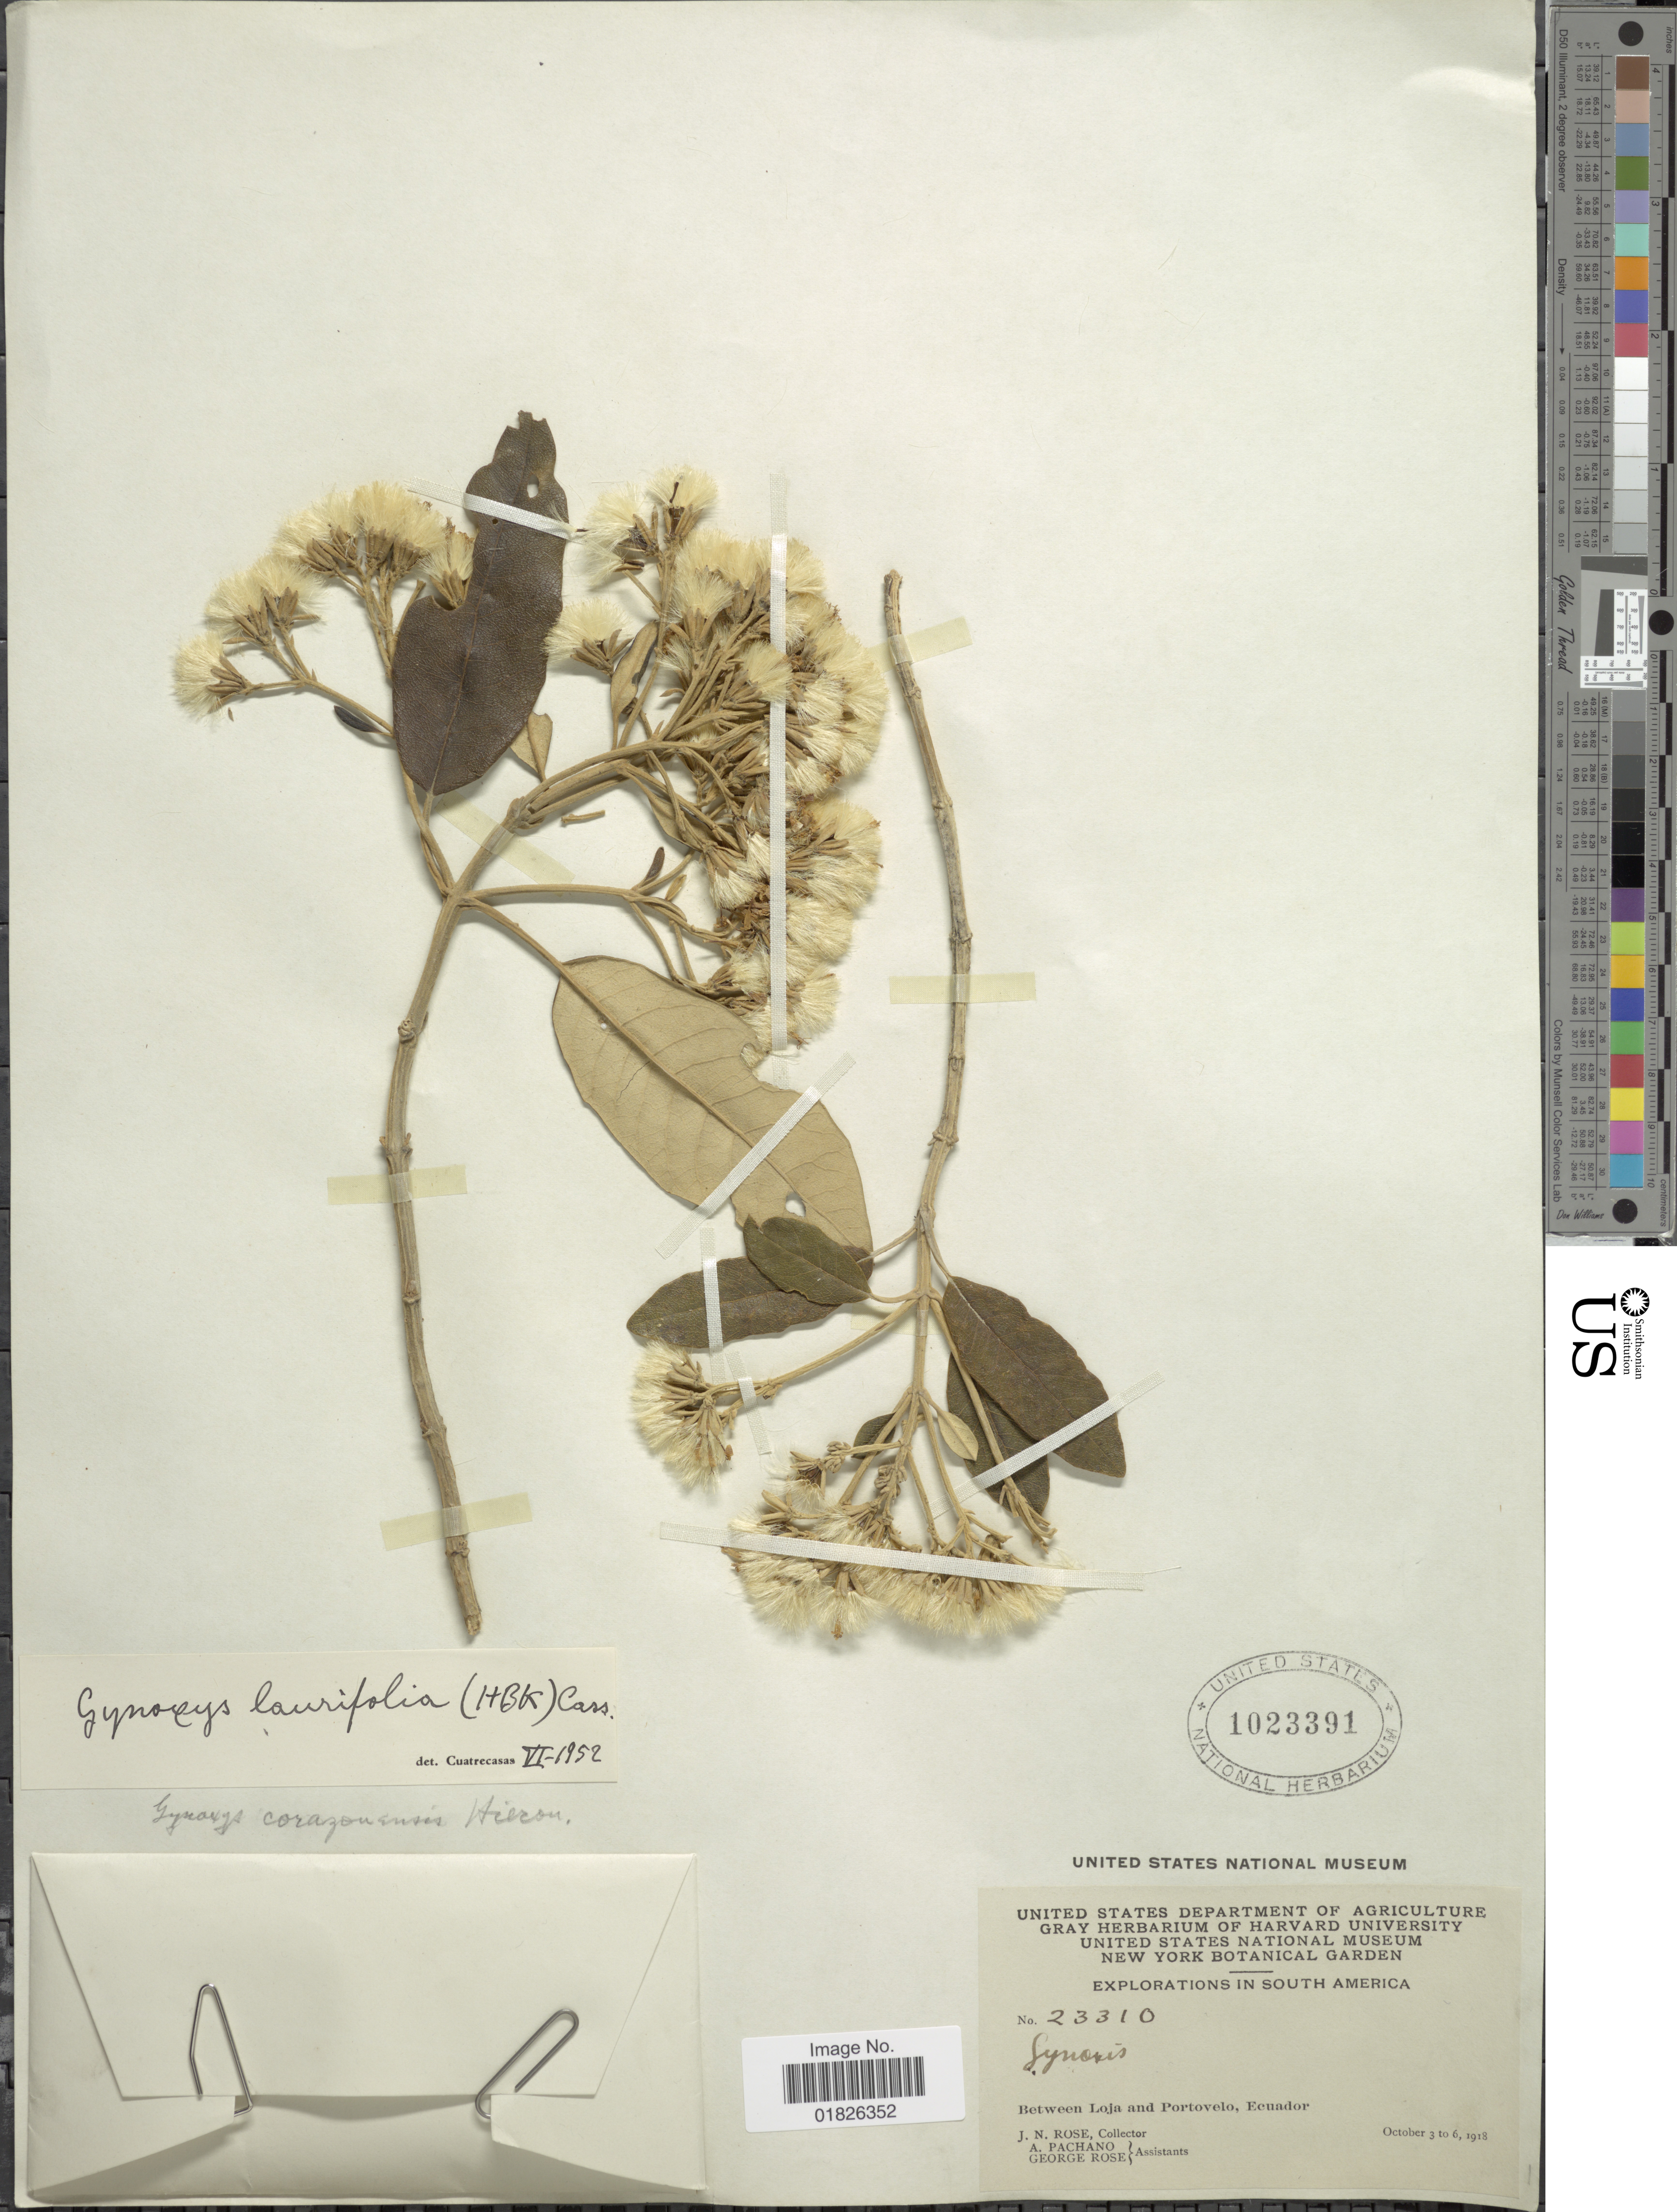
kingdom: Plantae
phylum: Tracheophyta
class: Magnoliopsida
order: Asterales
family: Asteraceae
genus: Gynoxys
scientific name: Gynoxys laurifolia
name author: (Kunth) Cass.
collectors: J. N. Rose, A. Pachano & G. Rose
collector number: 23310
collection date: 1918-10-03/1918-10-06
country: Ecuador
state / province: Loja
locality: Between Loja and Portovelo.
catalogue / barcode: US 1023391